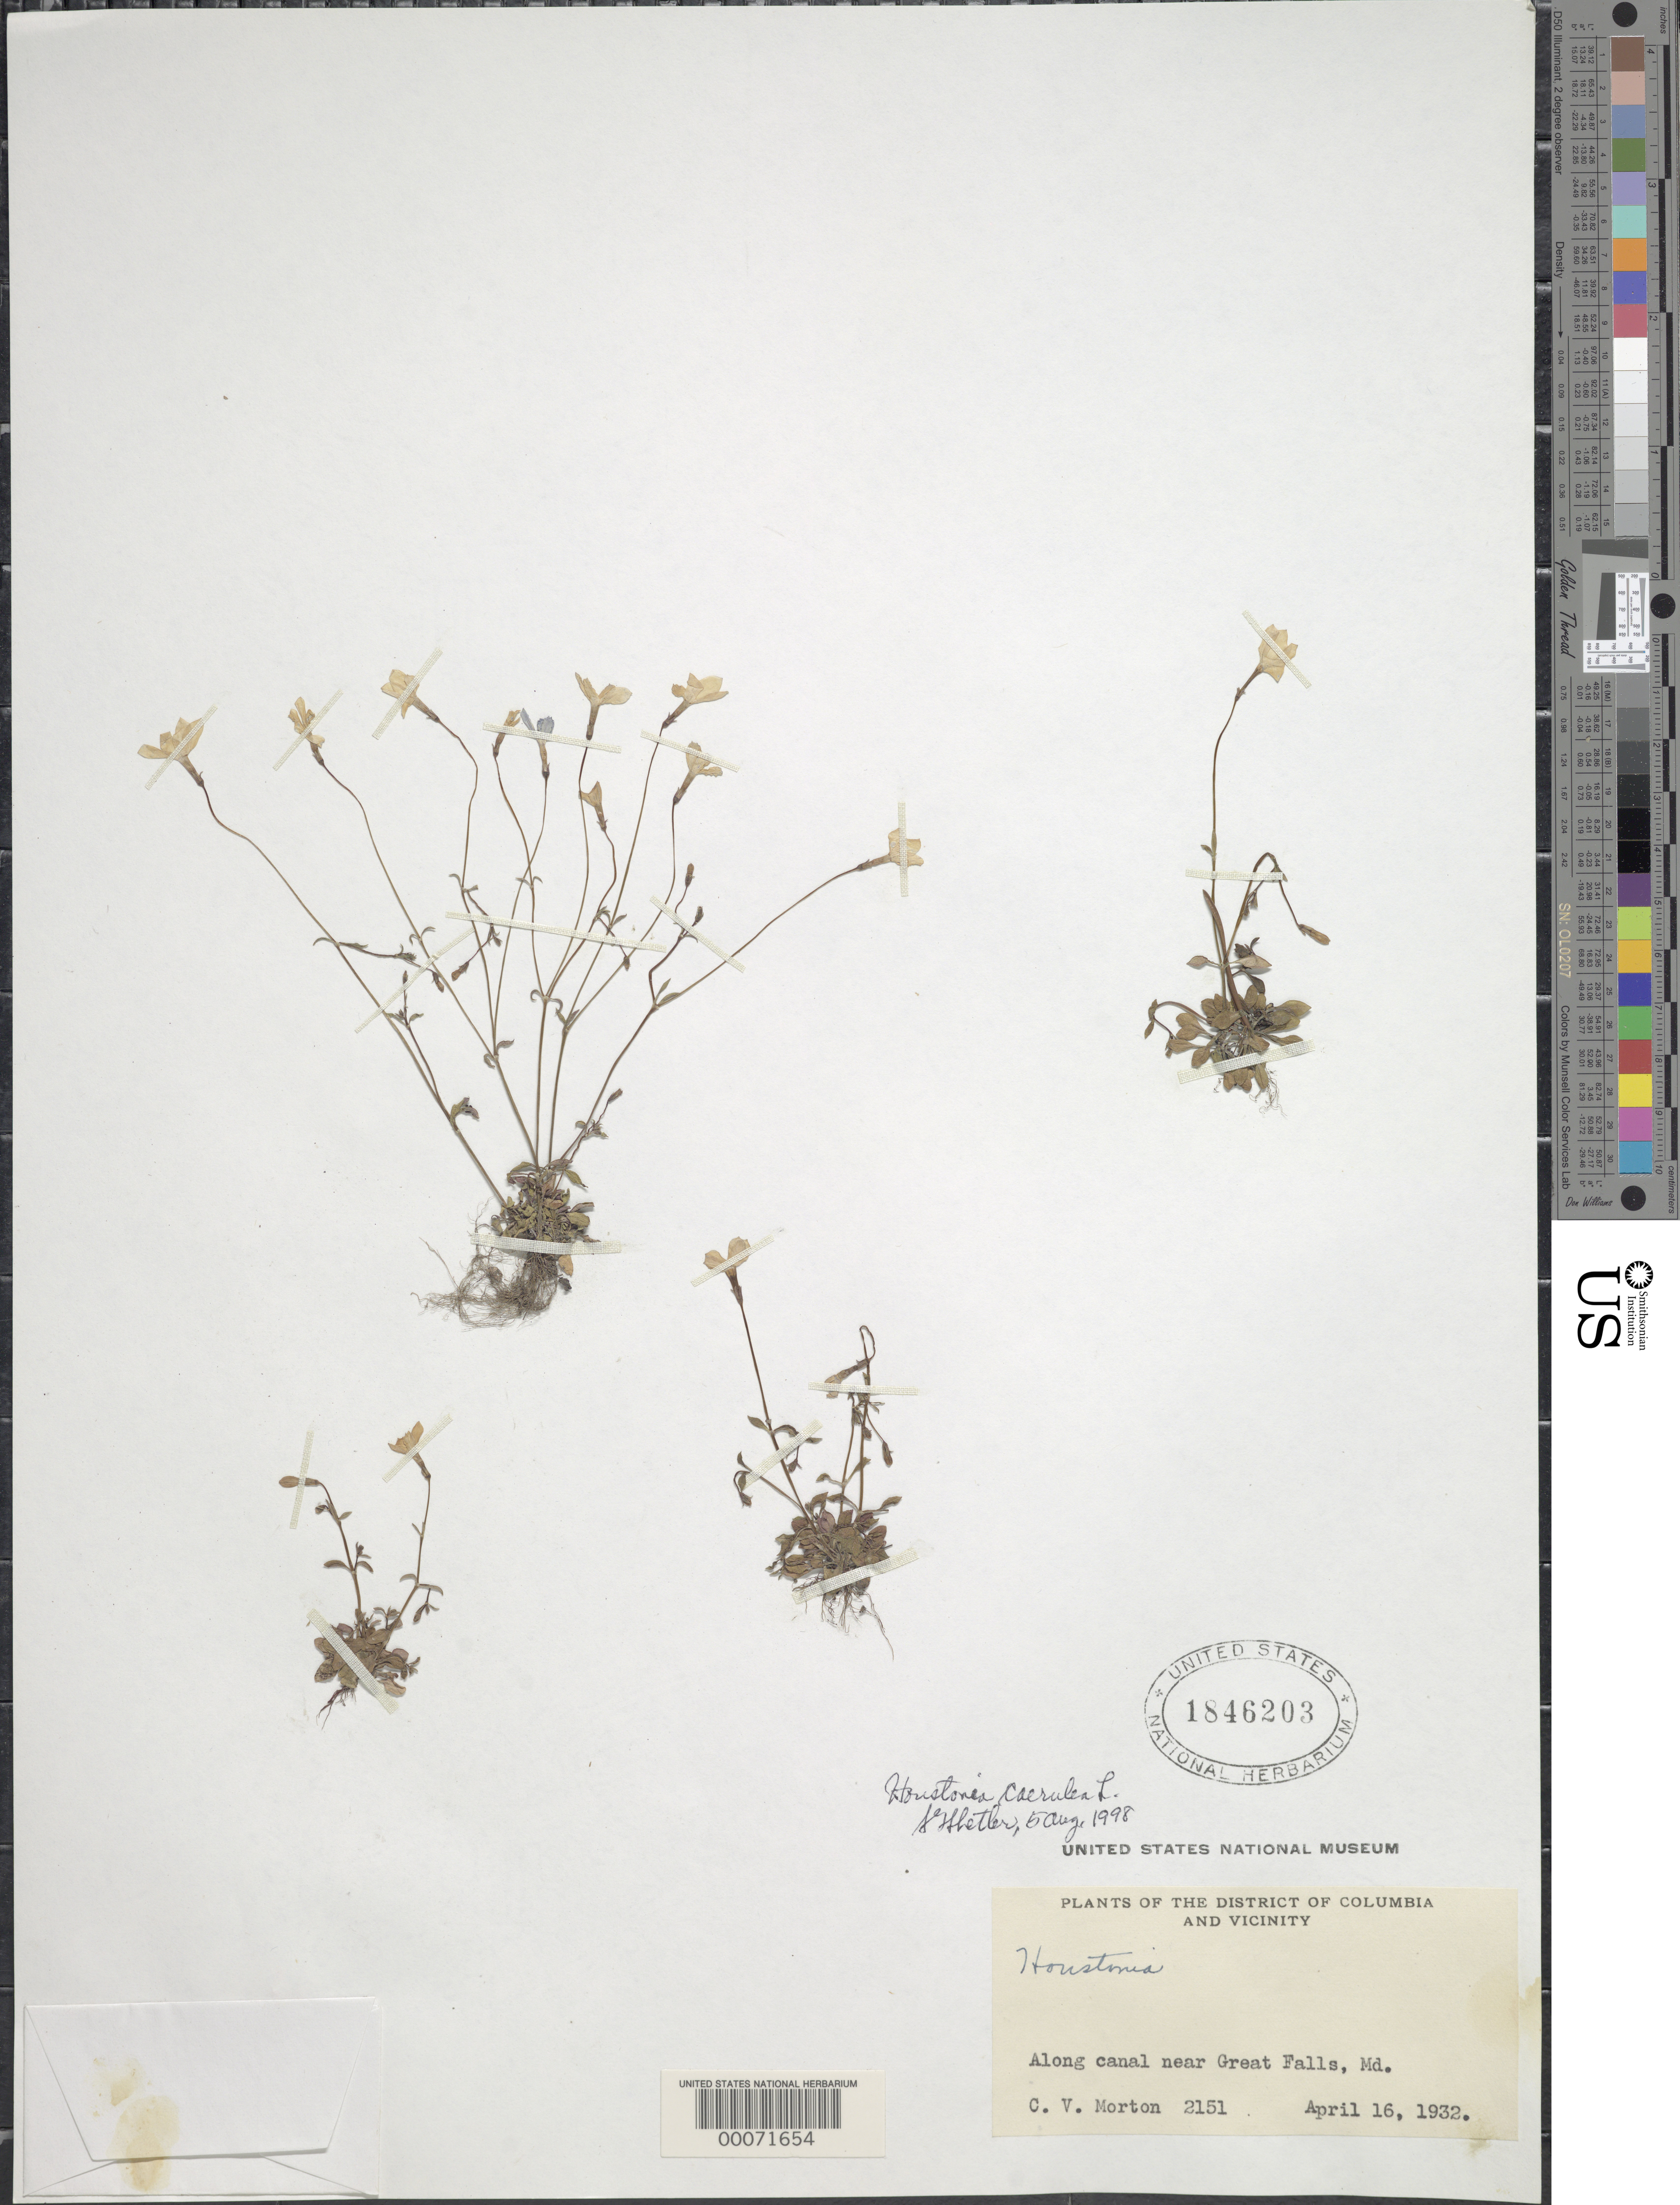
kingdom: Plantae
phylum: Tracheophyta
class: Magnoliopsida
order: Gentianales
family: Rubiaceae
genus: Houstonia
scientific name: Houstonia caerulea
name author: L.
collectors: C. V. Morton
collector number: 2151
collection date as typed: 16 Apr 1932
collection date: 1932-04-16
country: United States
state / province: Maryland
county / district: Montgomery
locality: Along Canal near Great Falls C. & O. Canal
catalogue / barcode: US 1846203